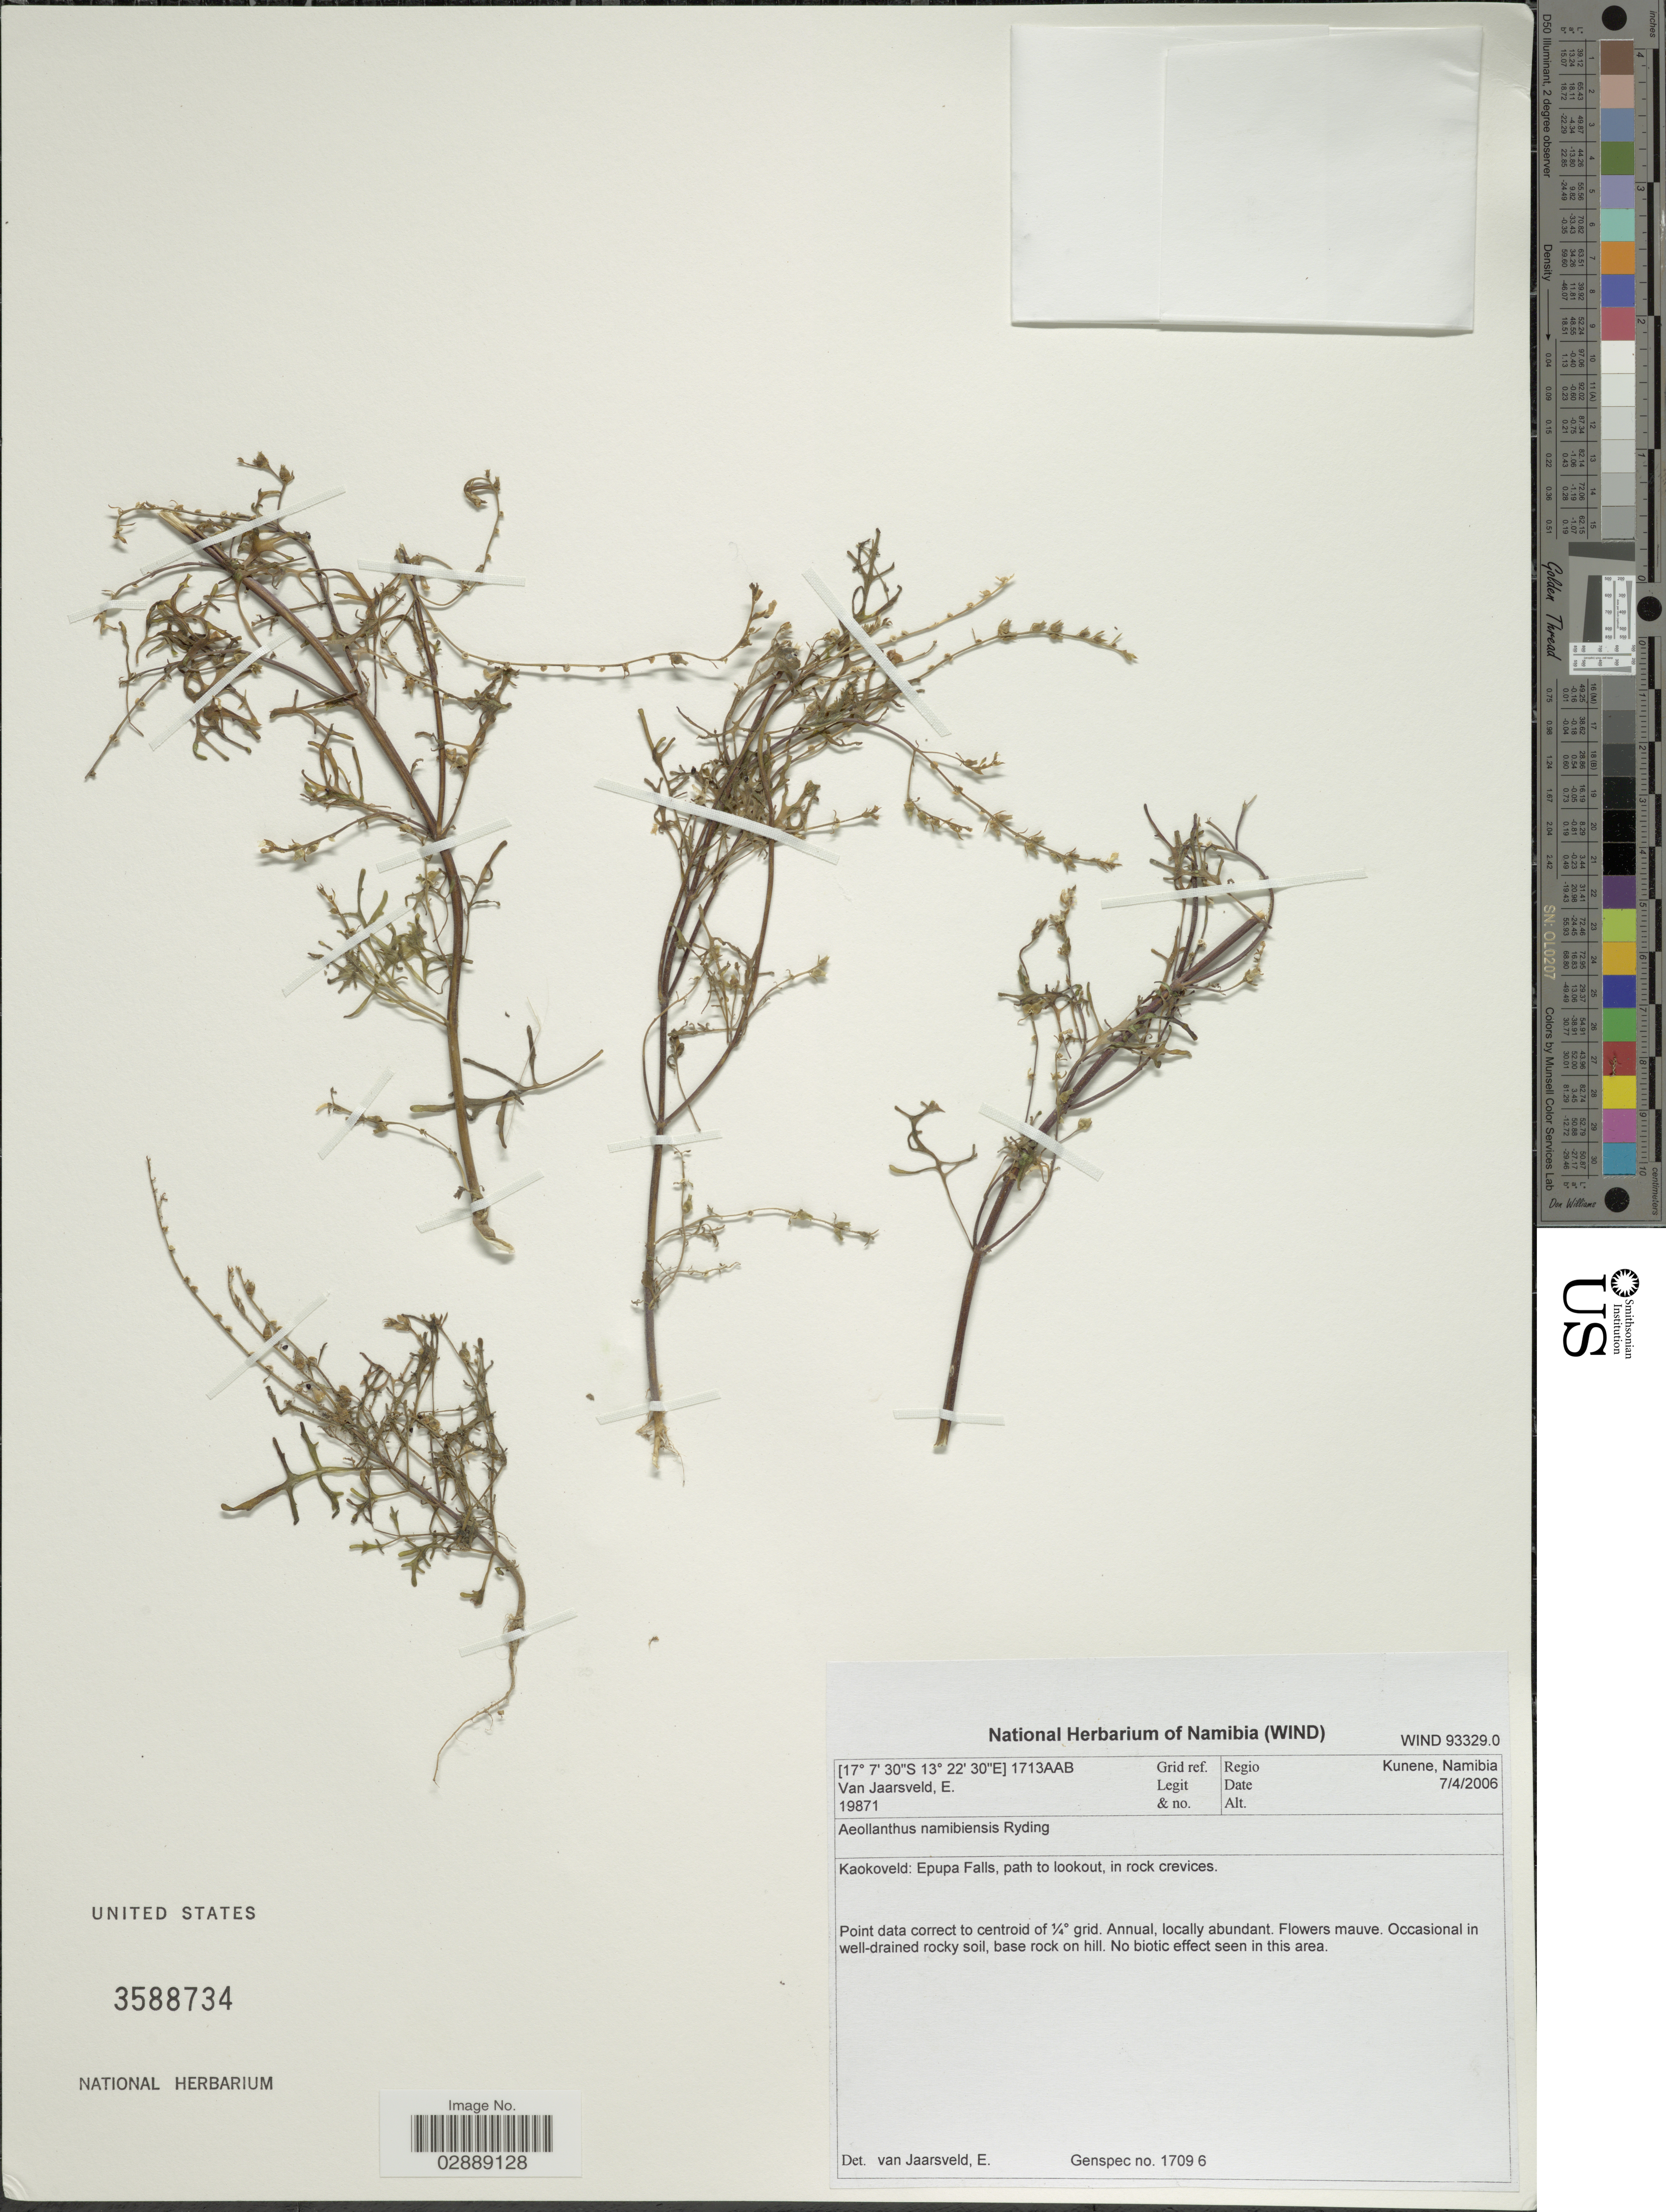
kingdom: Plantae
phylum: Tracheophyta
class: Magnoliopsida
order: Lamiales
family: Lamiaceae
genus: Aeollanthus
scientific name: Aeollanthus namibiensis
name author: Ryding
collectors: E. van Jaarsveld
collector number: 19871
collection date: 2006-04-07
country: Namibia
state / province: Kunene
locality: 1713AAB Grid ref. Regio Kunene. Kaokoveld: Epupa Falls.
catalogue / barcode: US 3588734